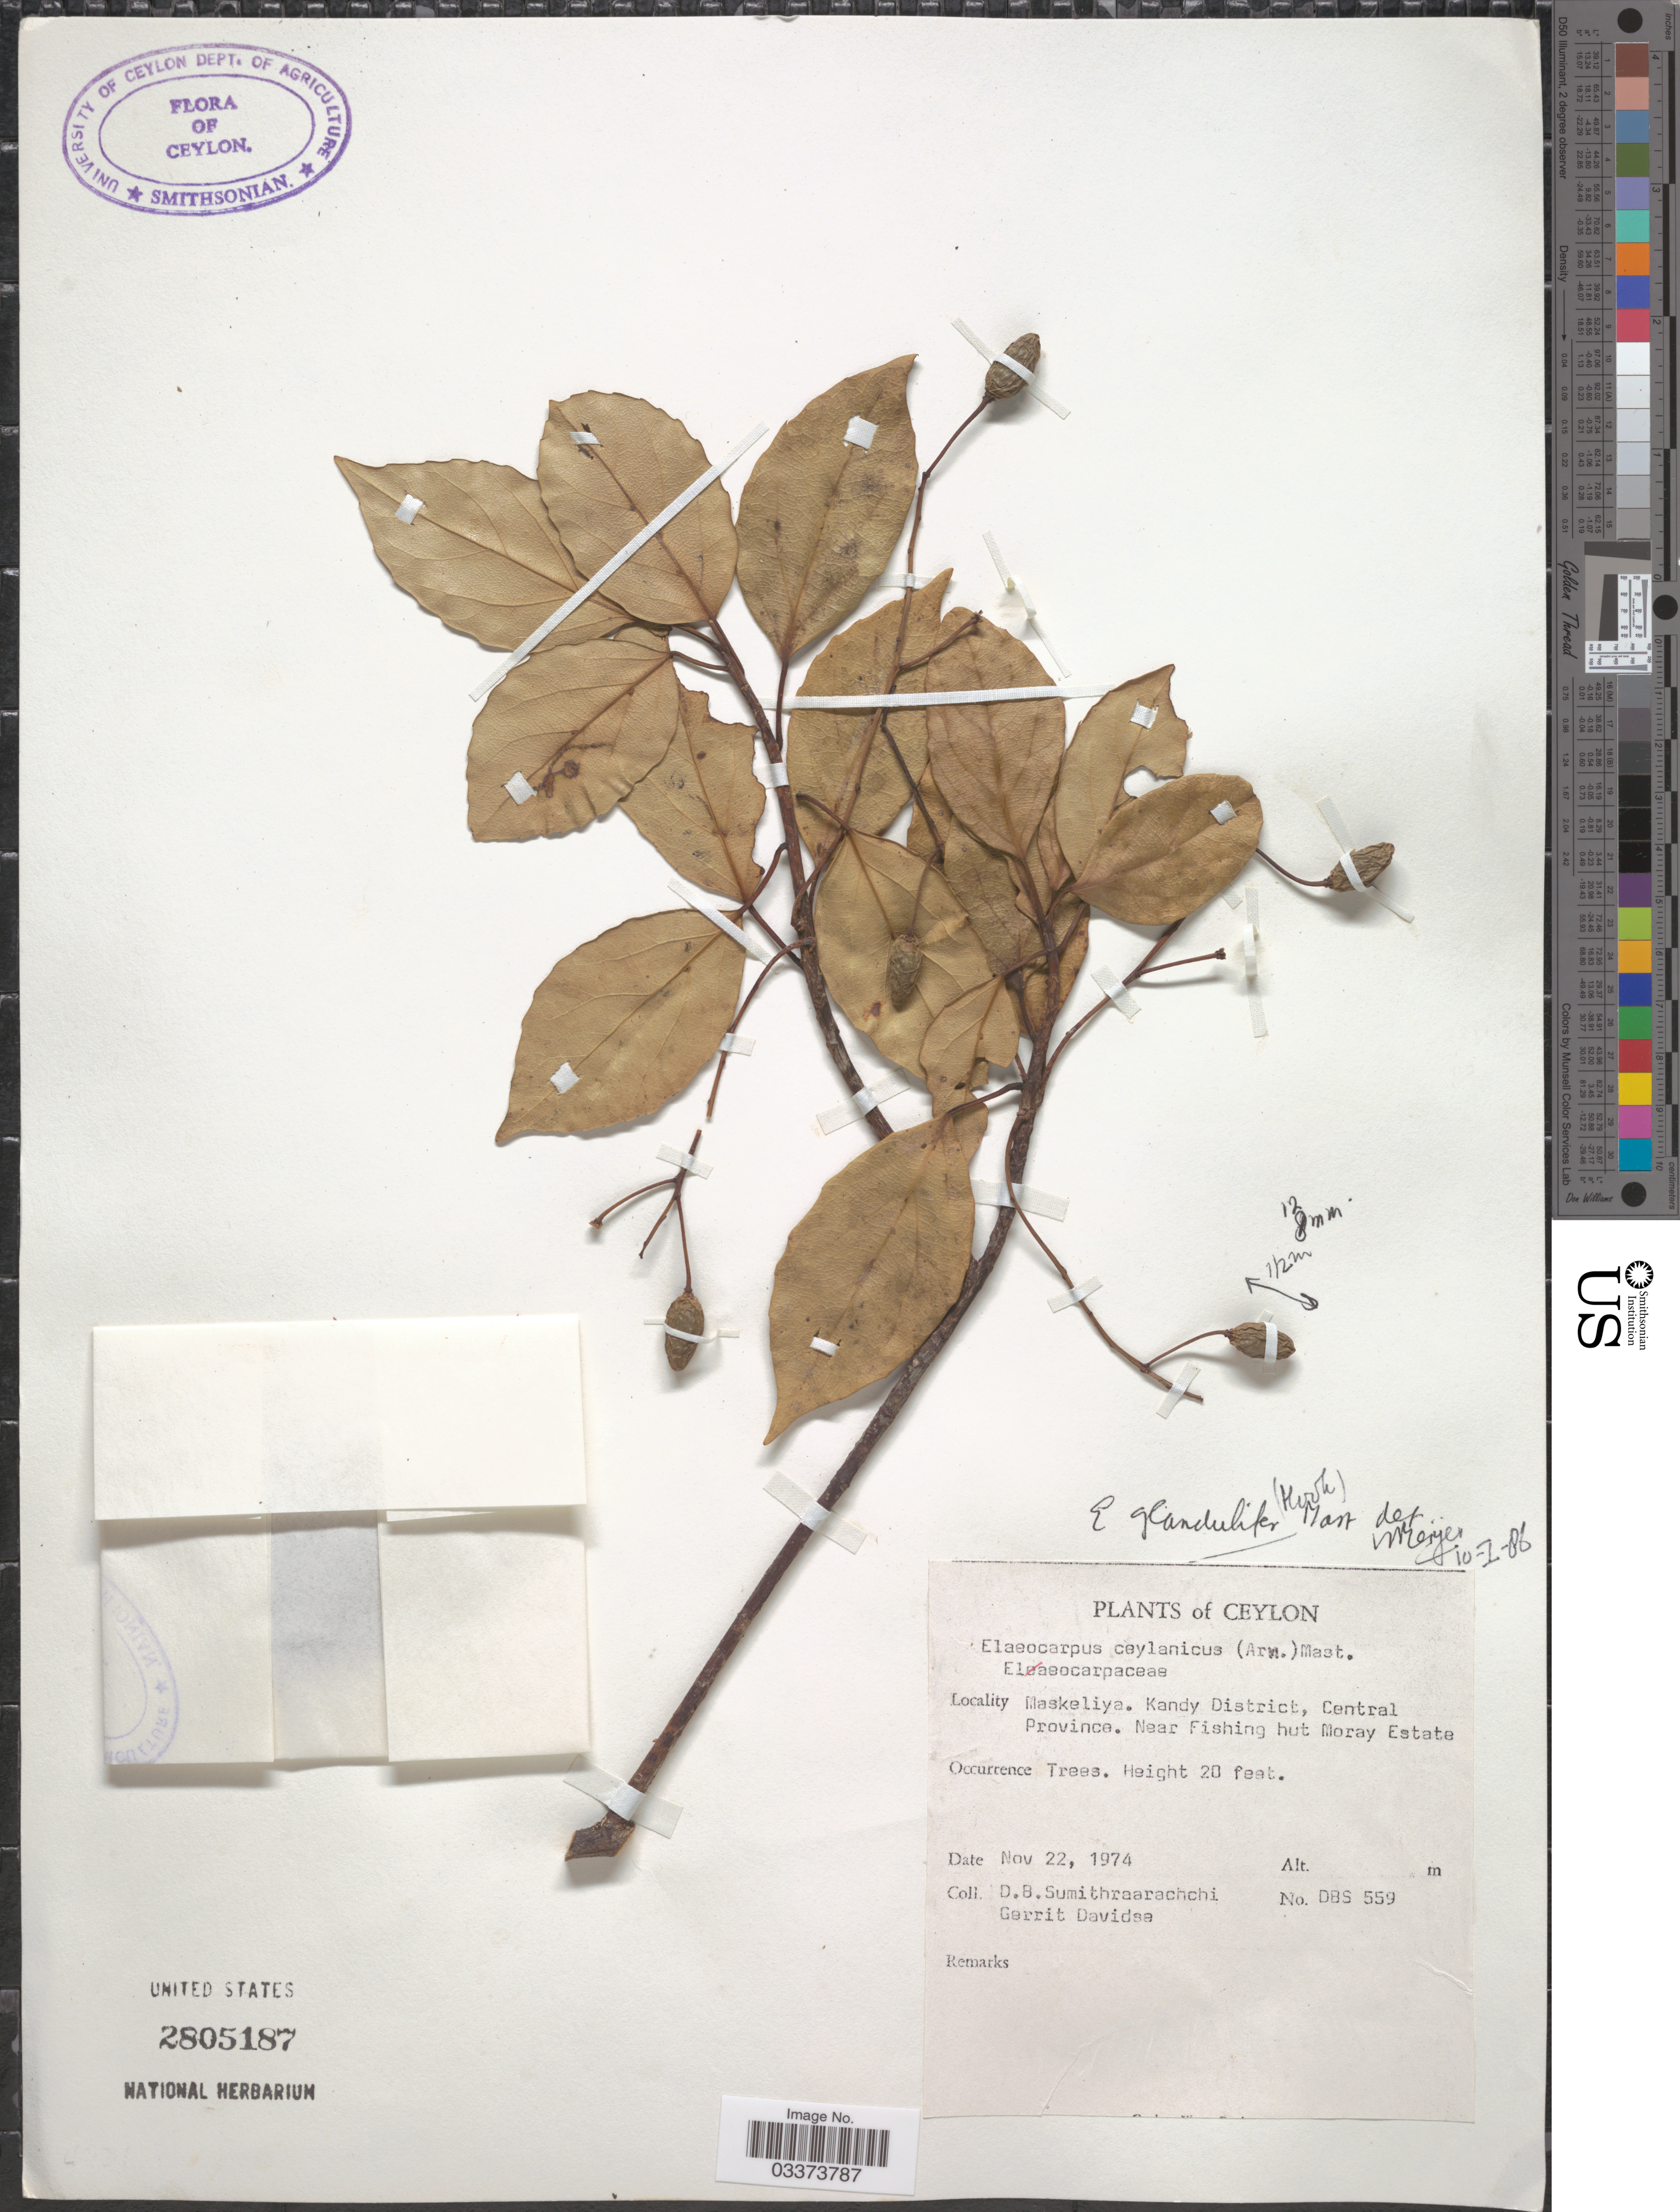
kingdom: Plantae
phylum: Tracheophyta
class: Magnoliopsida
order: Oxalidales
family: Elaeocarpaceae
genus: Elaeocarpus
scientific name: Elaeocarpus glandulifer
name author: (Hook. ex Wight) Mast.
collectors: D. B. Sumithraarachchi & G. Davidse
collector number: DBS559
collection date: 1974-11-22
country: Sri Lanka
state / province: Central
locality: Ceylon, Maskeliya. Kandy District. Near Fishing hut Moray Estate.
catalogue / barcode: US 2805187